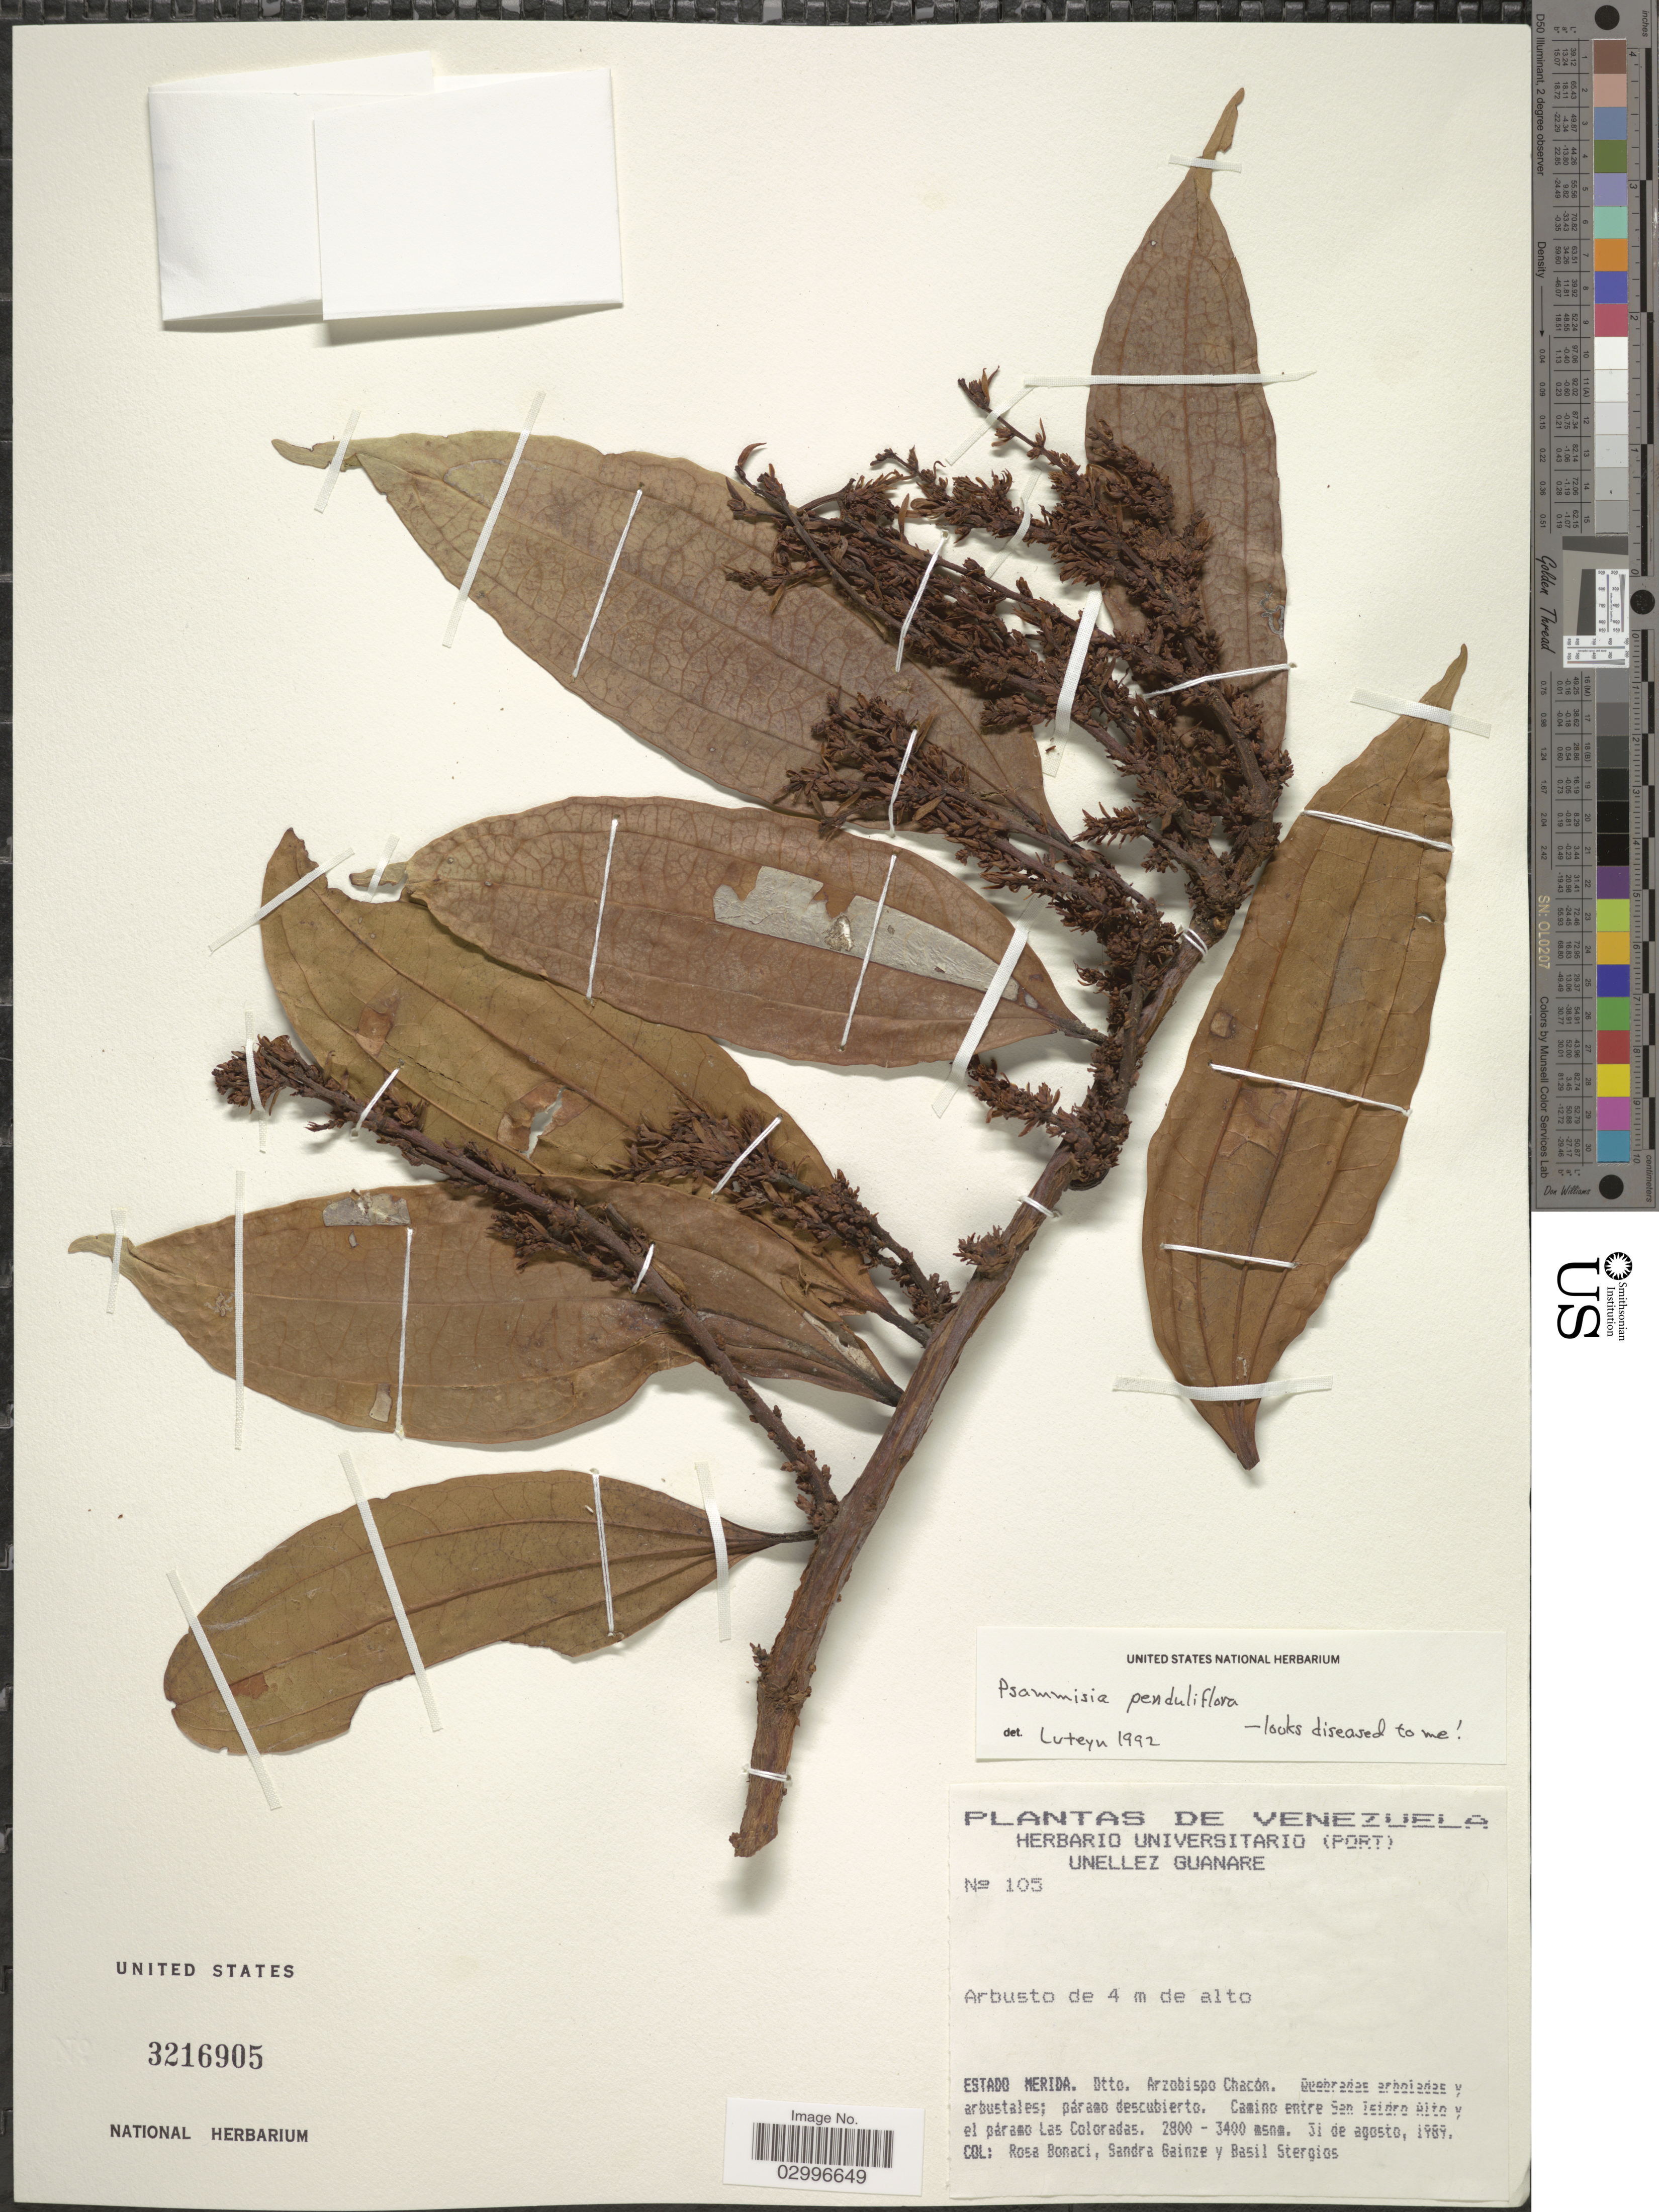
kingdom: Plantae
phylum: Tracheophyta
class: Magnoliopsida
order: Ericales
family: Ericaceae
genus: Psammisia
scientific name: Psammisia penduliflora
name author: (Dunal) Klotzsch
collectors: R. Bonaci, S. Gainze & B. G. Stergios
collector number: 105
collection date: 1989-08-31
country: Venezuela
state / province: Mérida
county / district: Arzobispo Chacón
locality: Camino entre San Isidro Alto y el páramo las Coloradas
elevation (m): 2800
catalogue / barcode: US 3216905